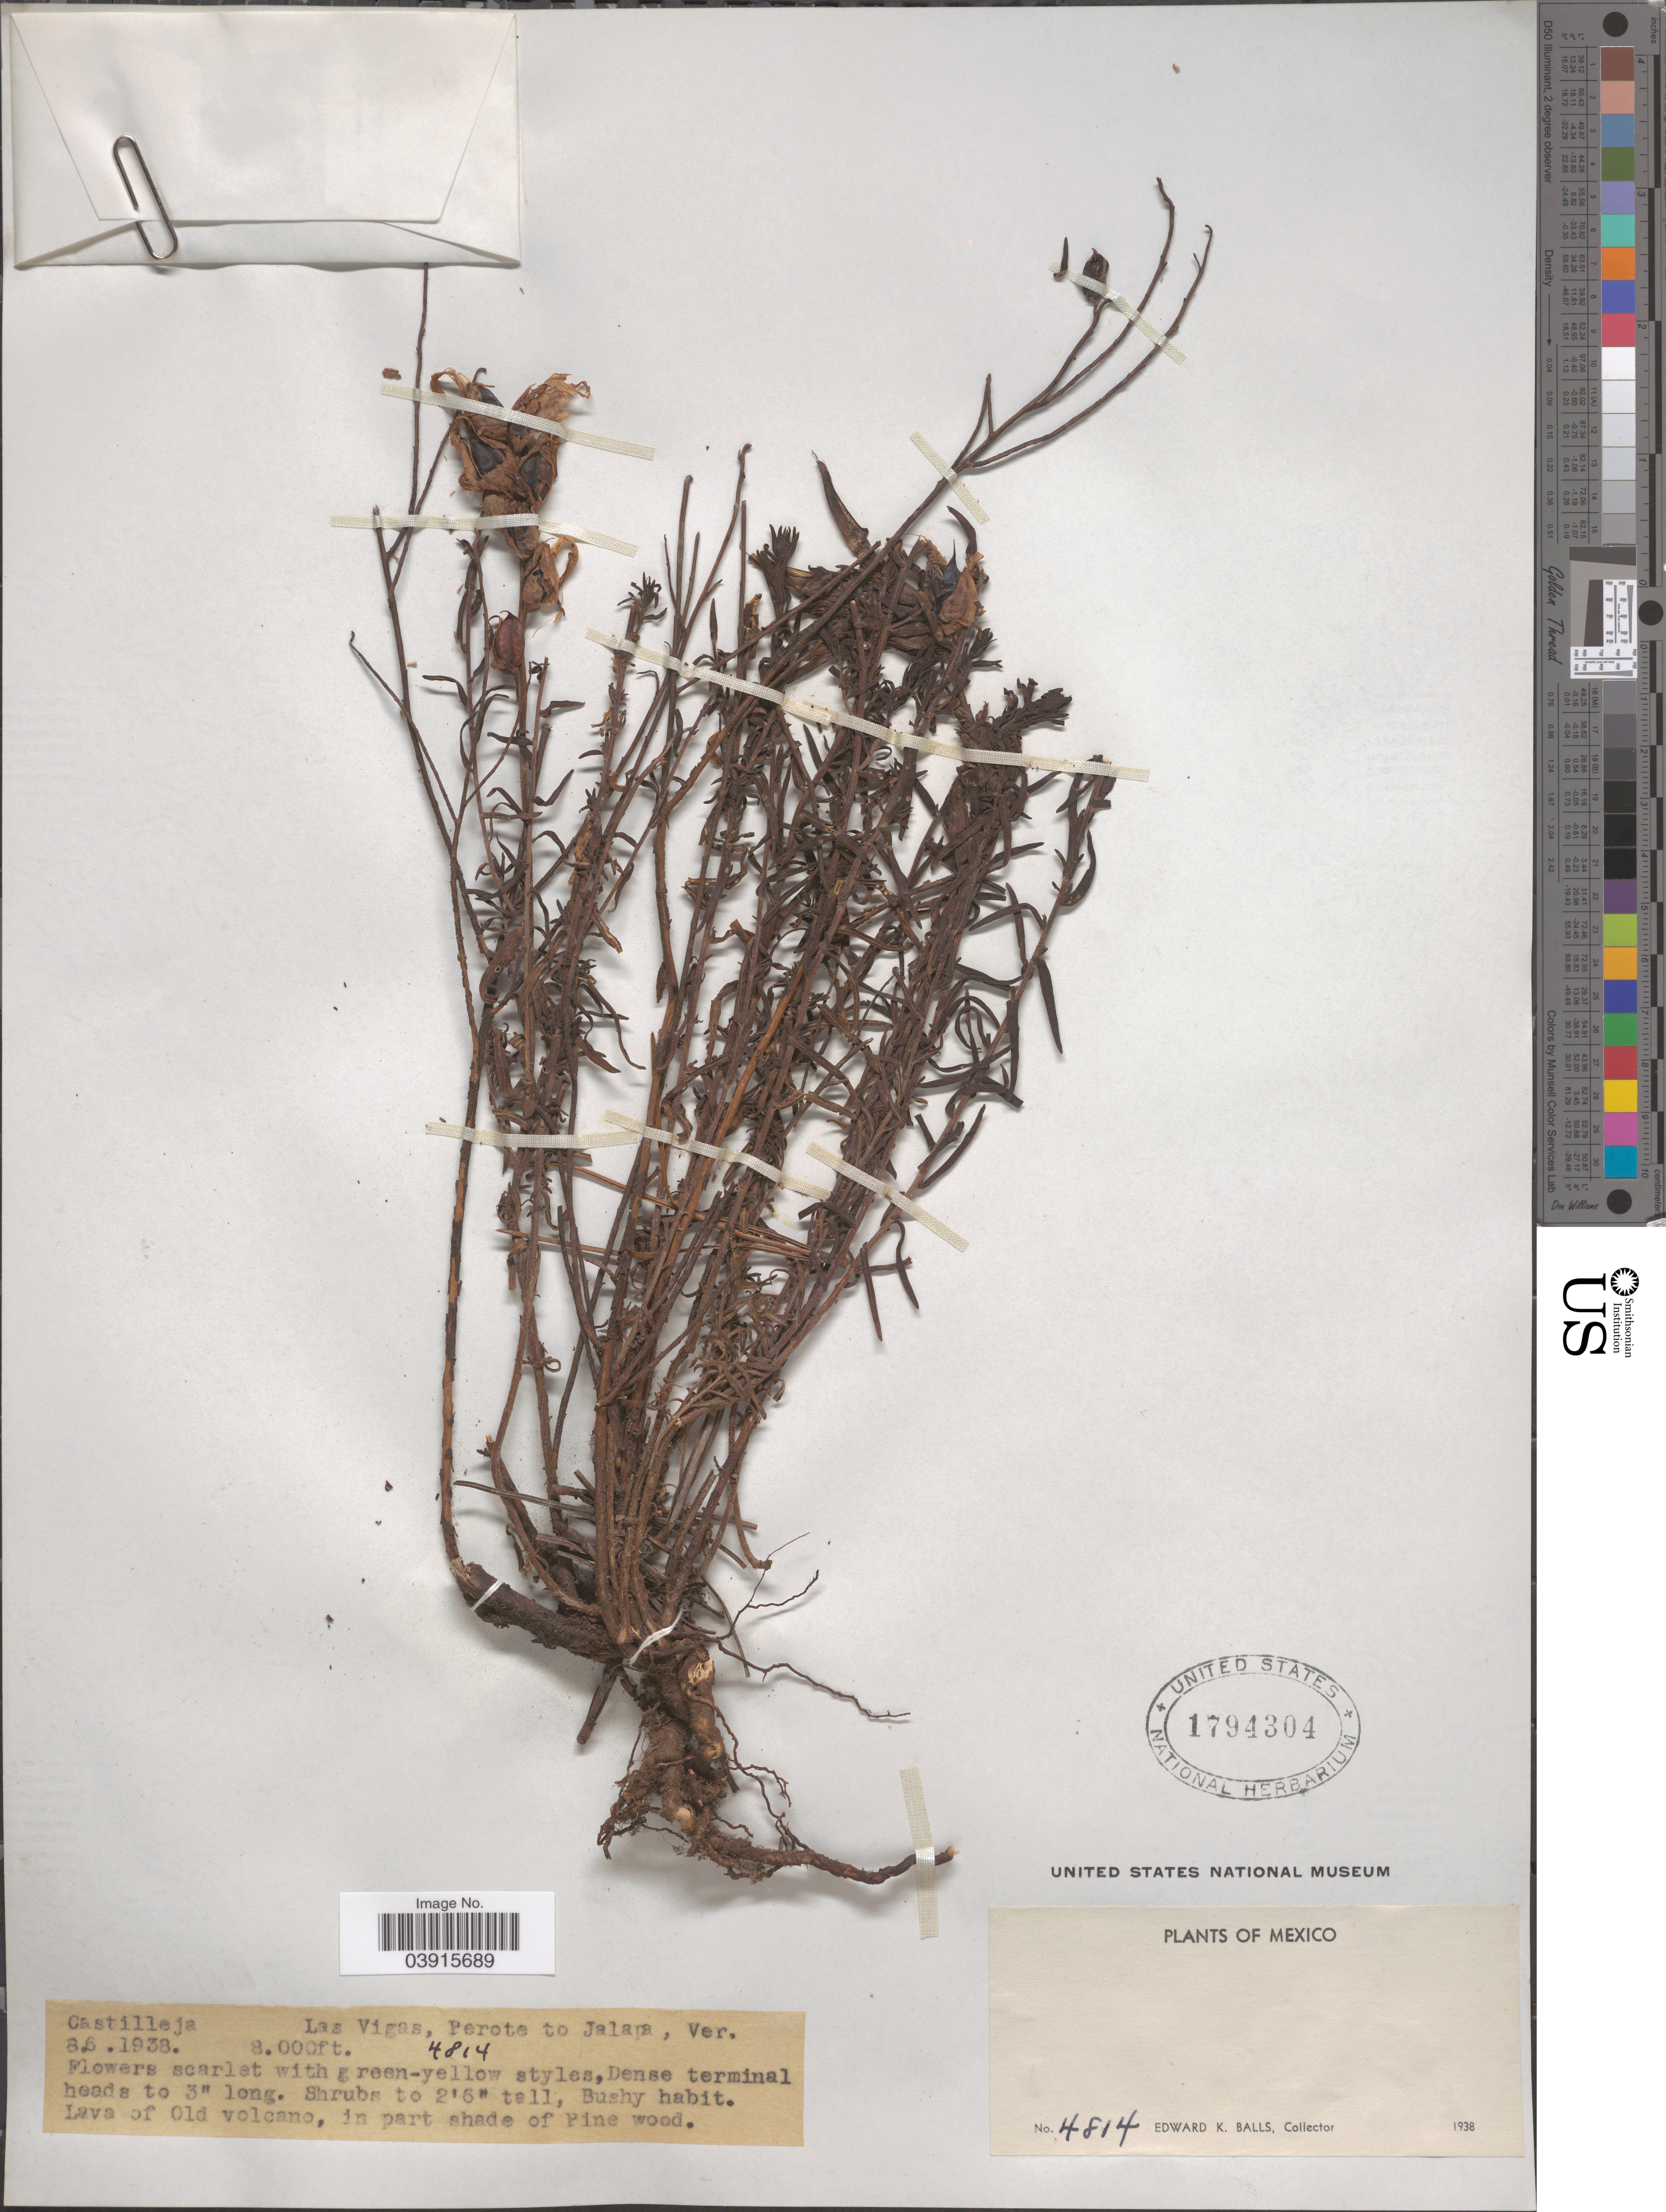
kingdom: Plantae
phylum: Tracheophyta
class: Magnoliopsida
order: Lamiales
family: Orobanchaceae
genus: Castilleja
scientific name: Castilleja tenuiflora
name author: Benth.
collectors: E. K. Balls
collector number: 4814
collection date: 1938-06-08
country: Mexico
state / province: Veracruz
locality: Las Vigas, Perote to Jalapa.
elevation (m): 2438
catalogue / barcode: US 1794304